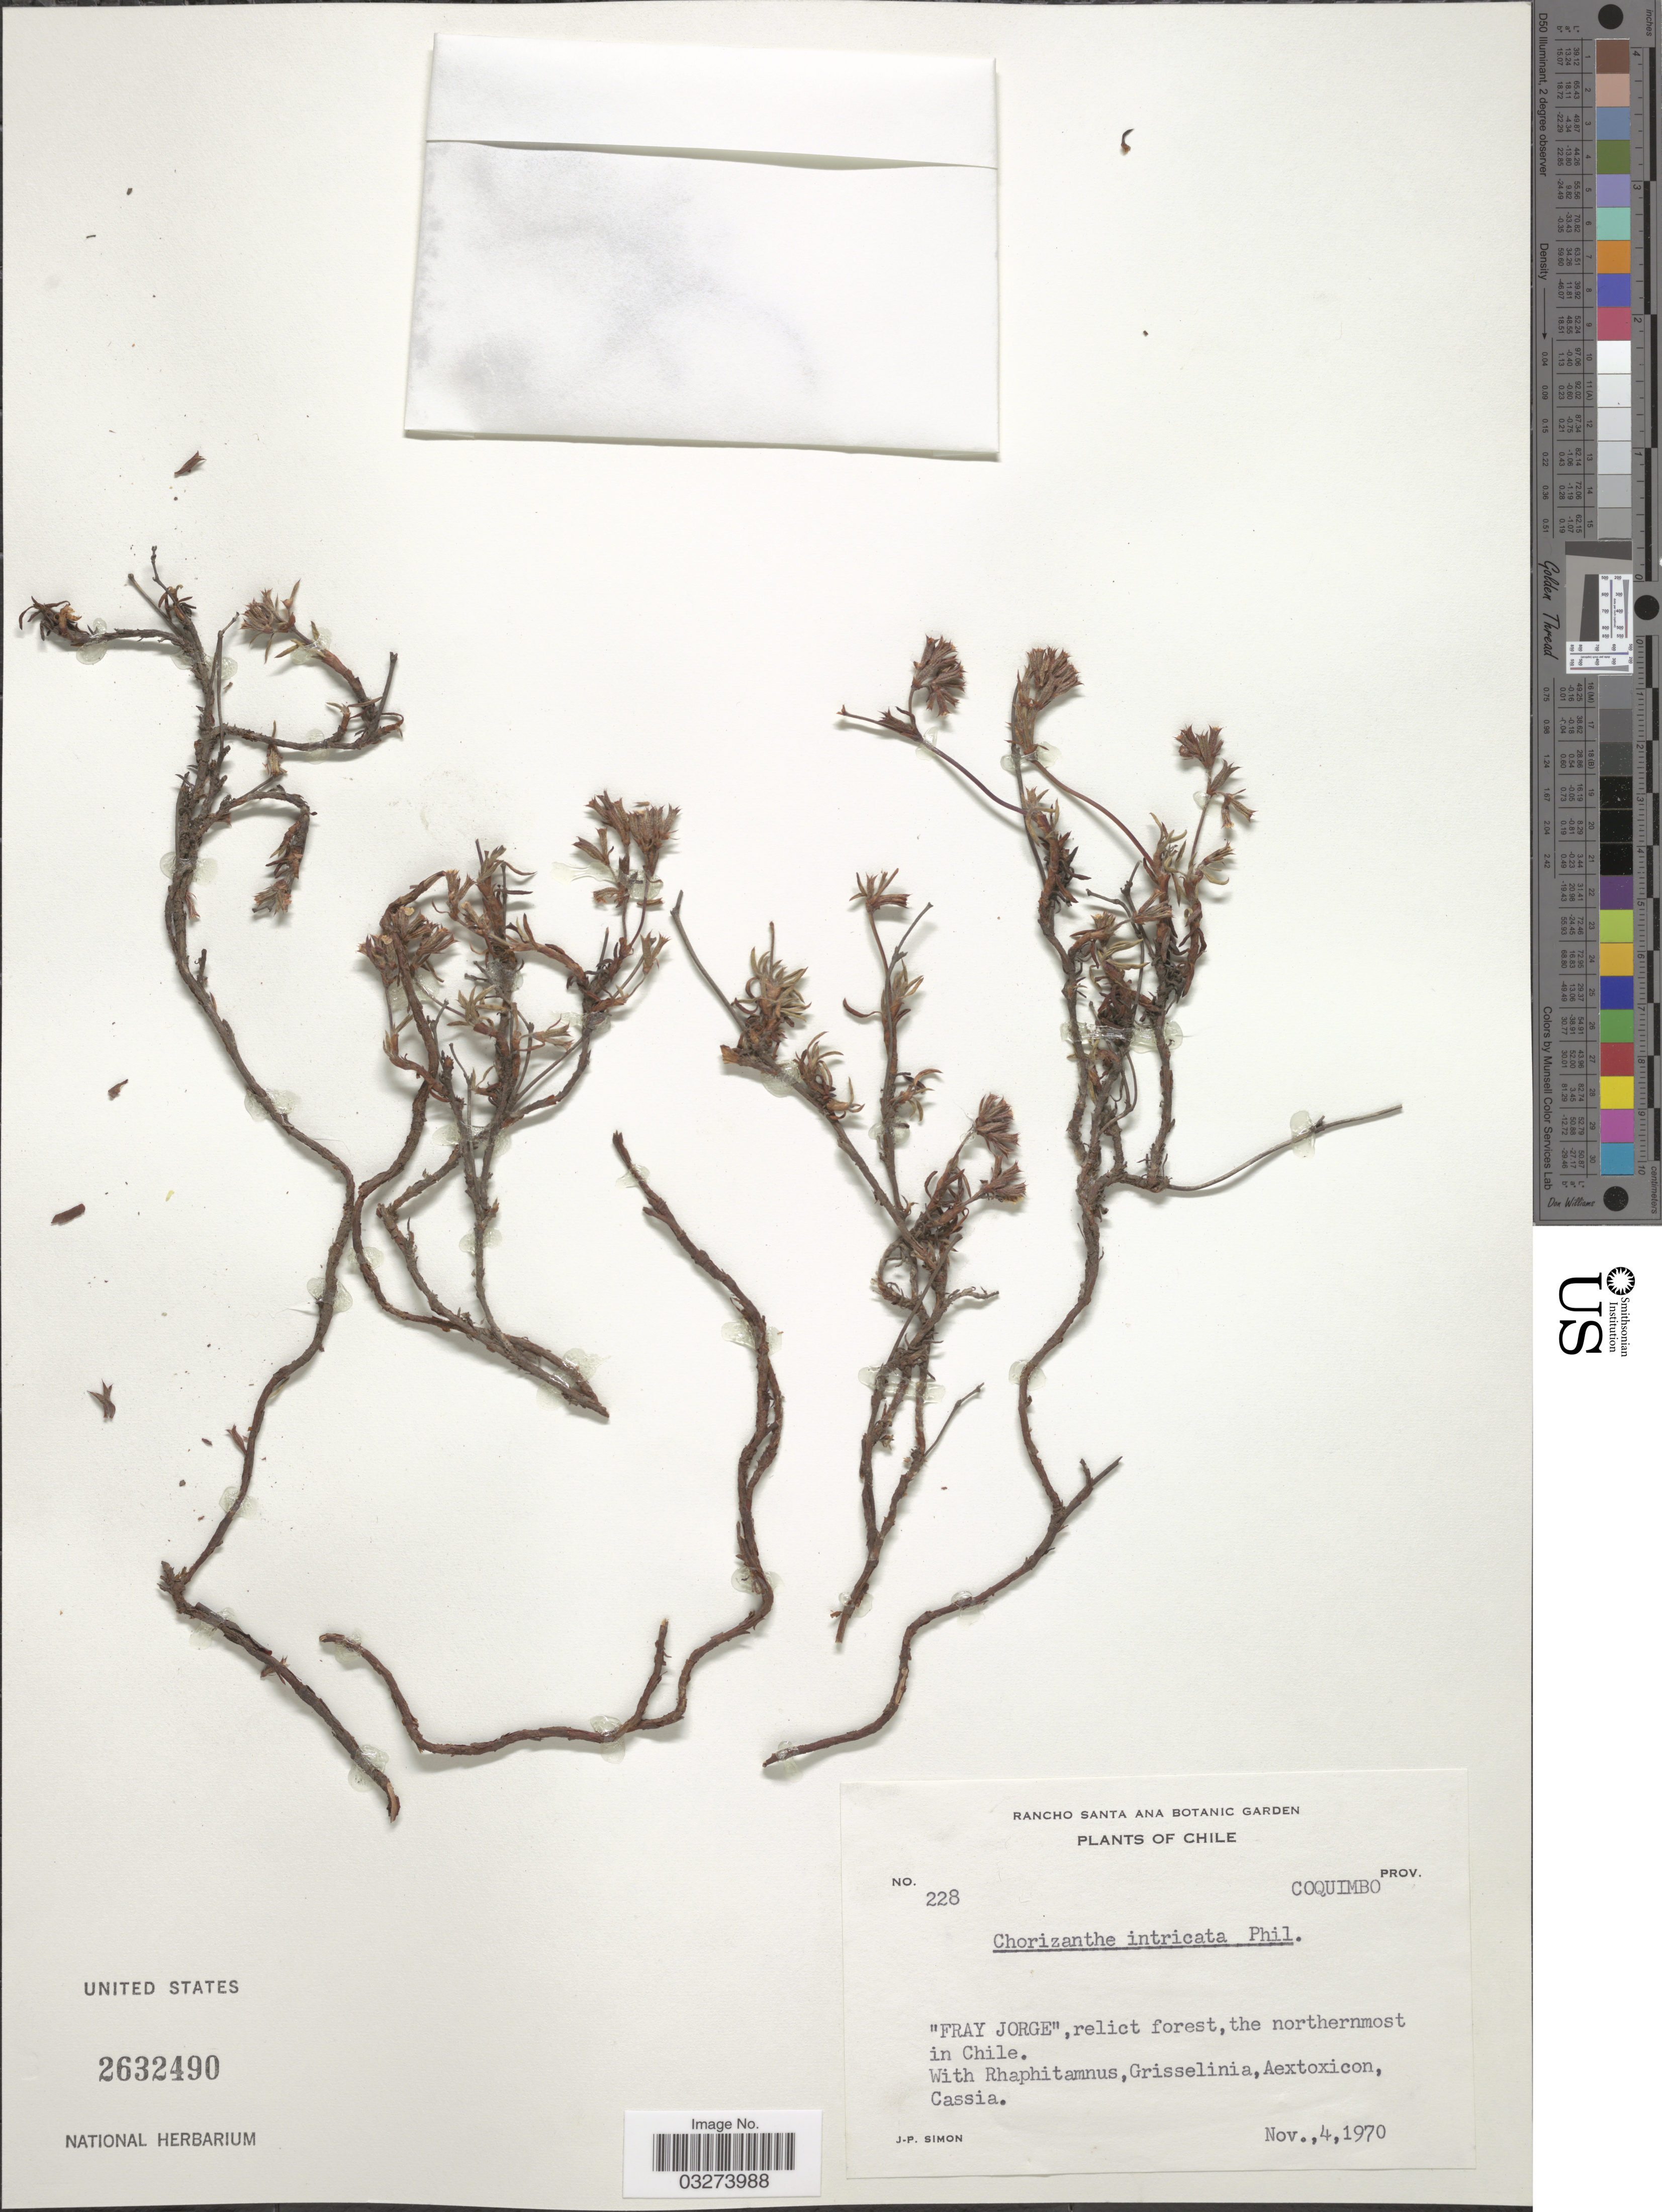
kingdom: Plantae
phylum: Tracheophyta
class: Magnoliopsida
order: Caryophyllales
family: Polygonaceae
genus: Chorizanthe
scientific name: Chorizanthe intricata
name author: Phil.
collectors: J.-P. Simon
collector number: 228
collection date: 1970-11-04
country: Chile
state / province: Coquimbo (IV)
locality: Fray Jorge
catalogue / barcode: US 2632490